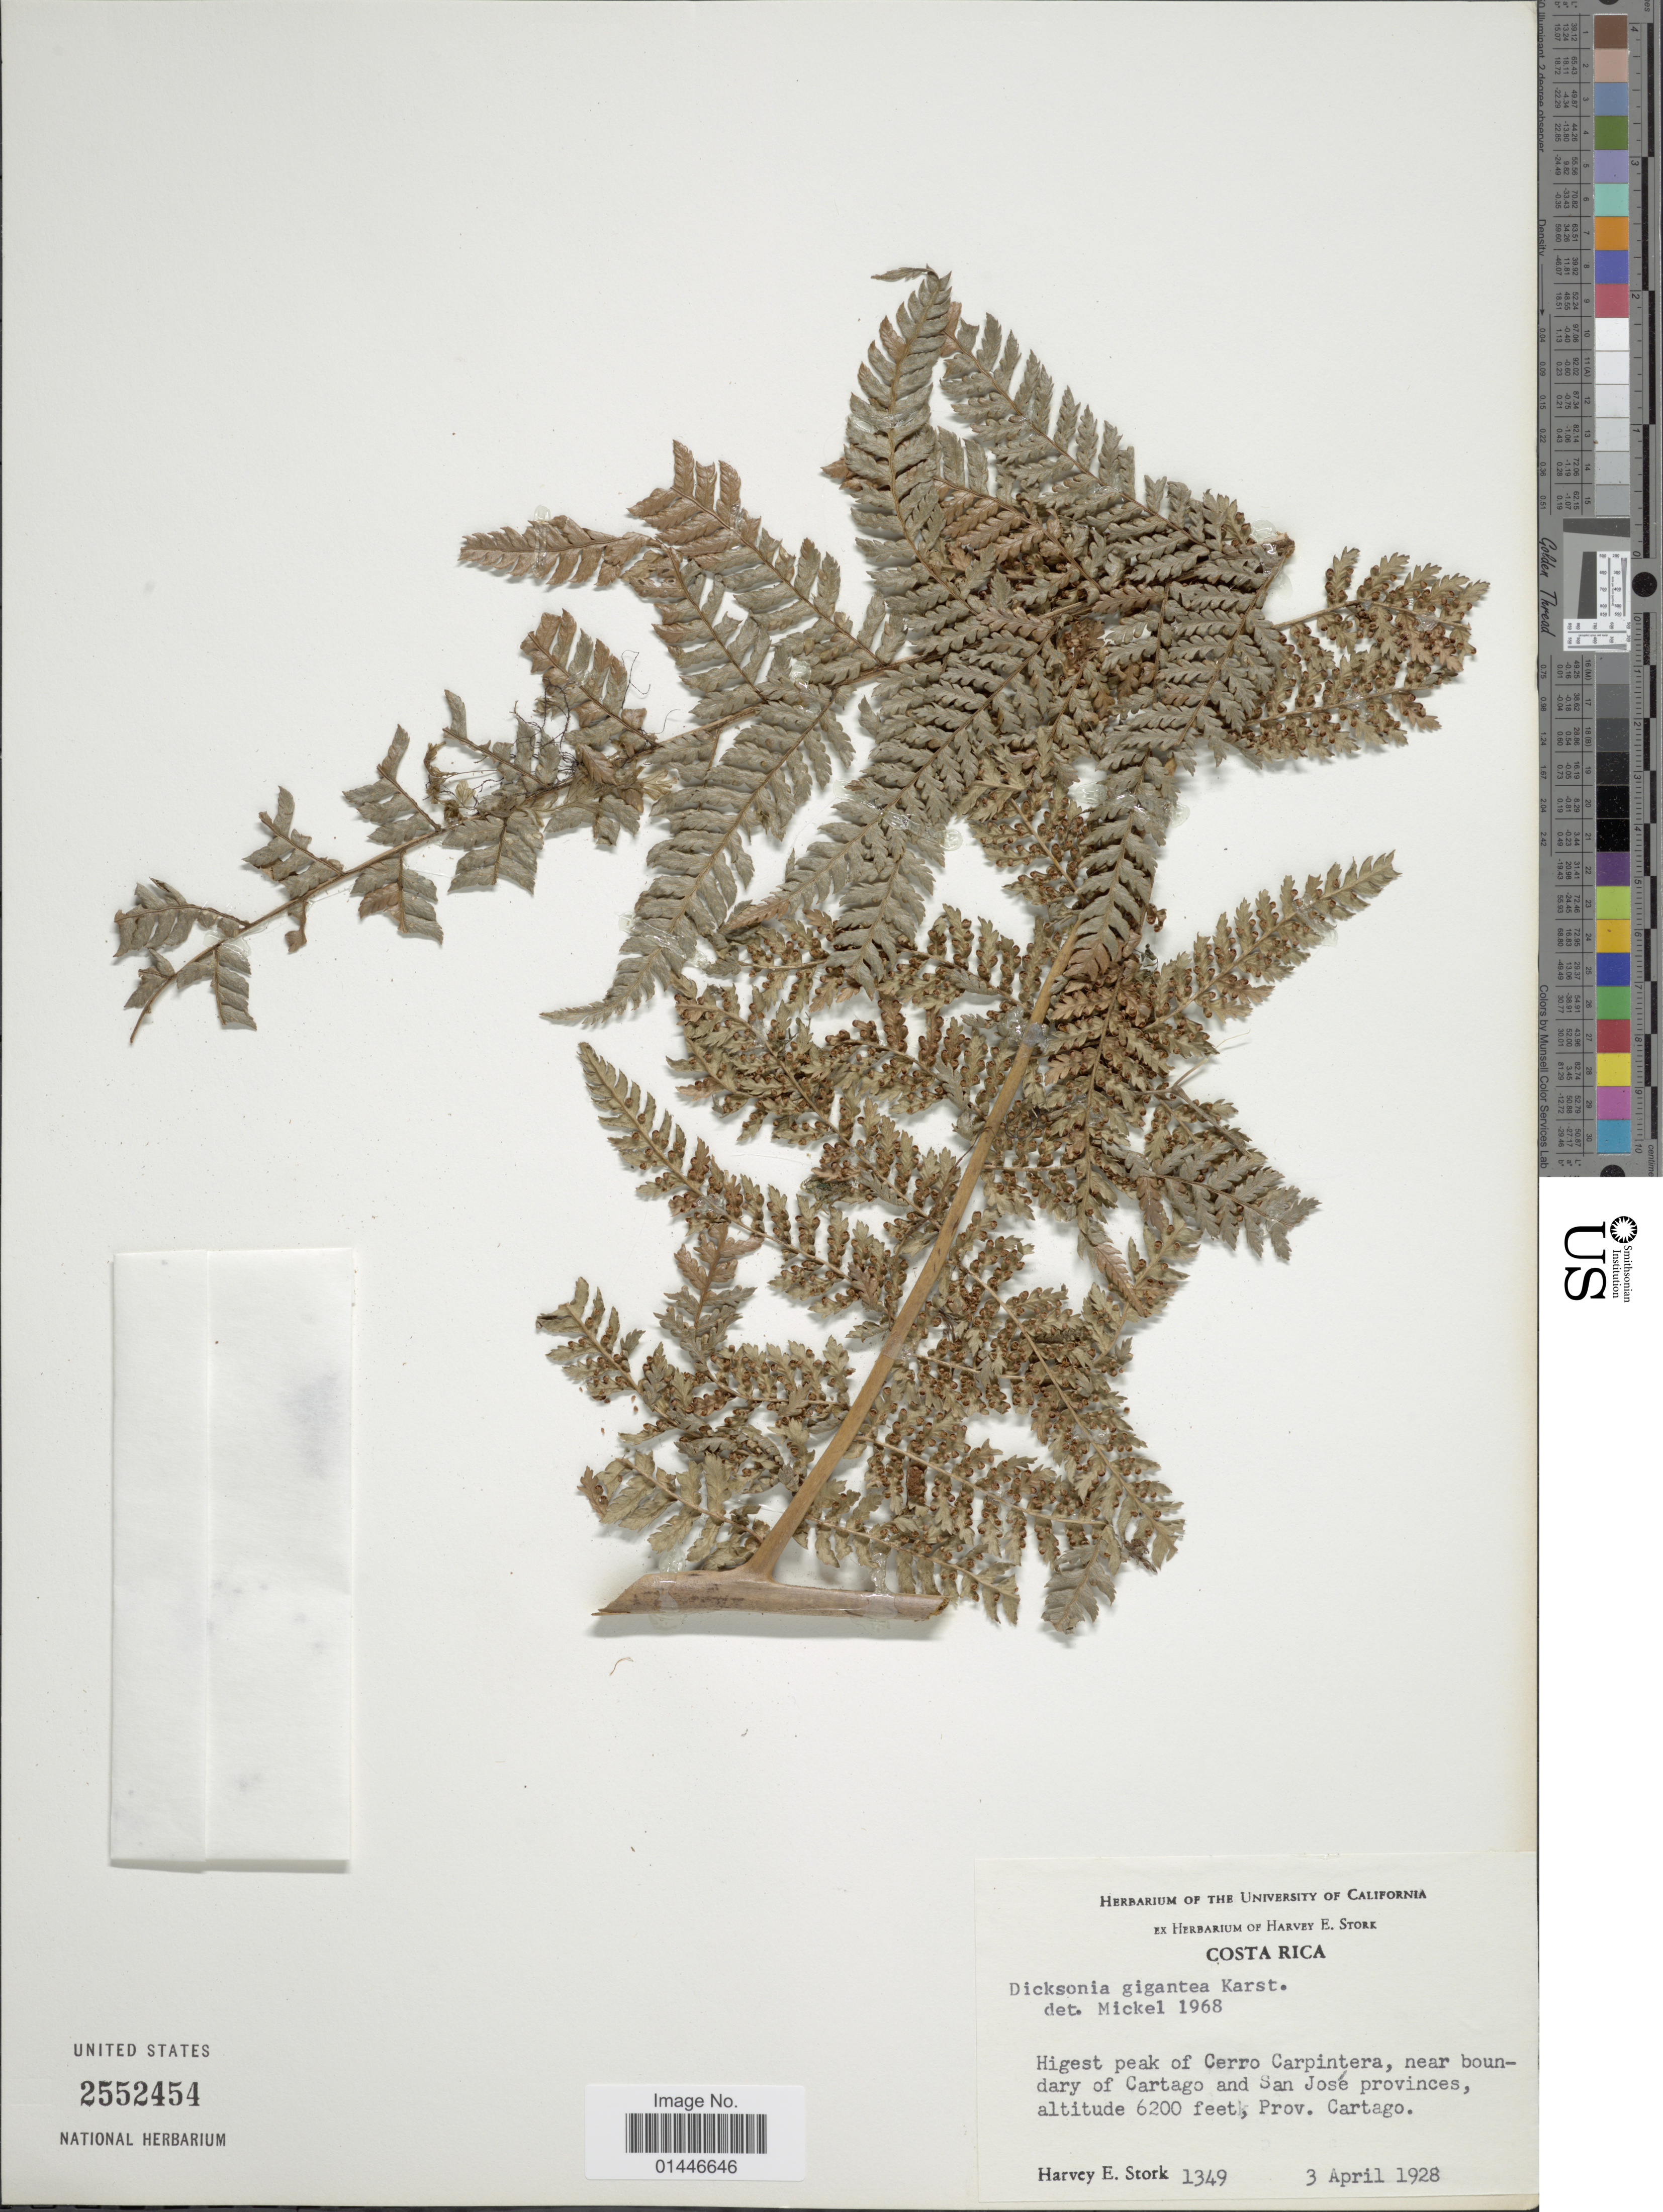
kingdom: Plantae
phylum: Tracheophyta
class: Polypodiopsida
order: Cyatheales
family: Dicksoniaceae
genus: Dicksonia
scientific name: Dicksonia gigantea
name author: H. Karst.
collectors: H. E. Stork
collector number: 1349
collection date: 1928-04-03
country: Costa Rica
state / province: Cartago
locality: Highest peak of Cerro Carpintera, near boundary of Cartago and San Jose provinces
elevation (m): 1890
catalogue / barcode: US 2552454